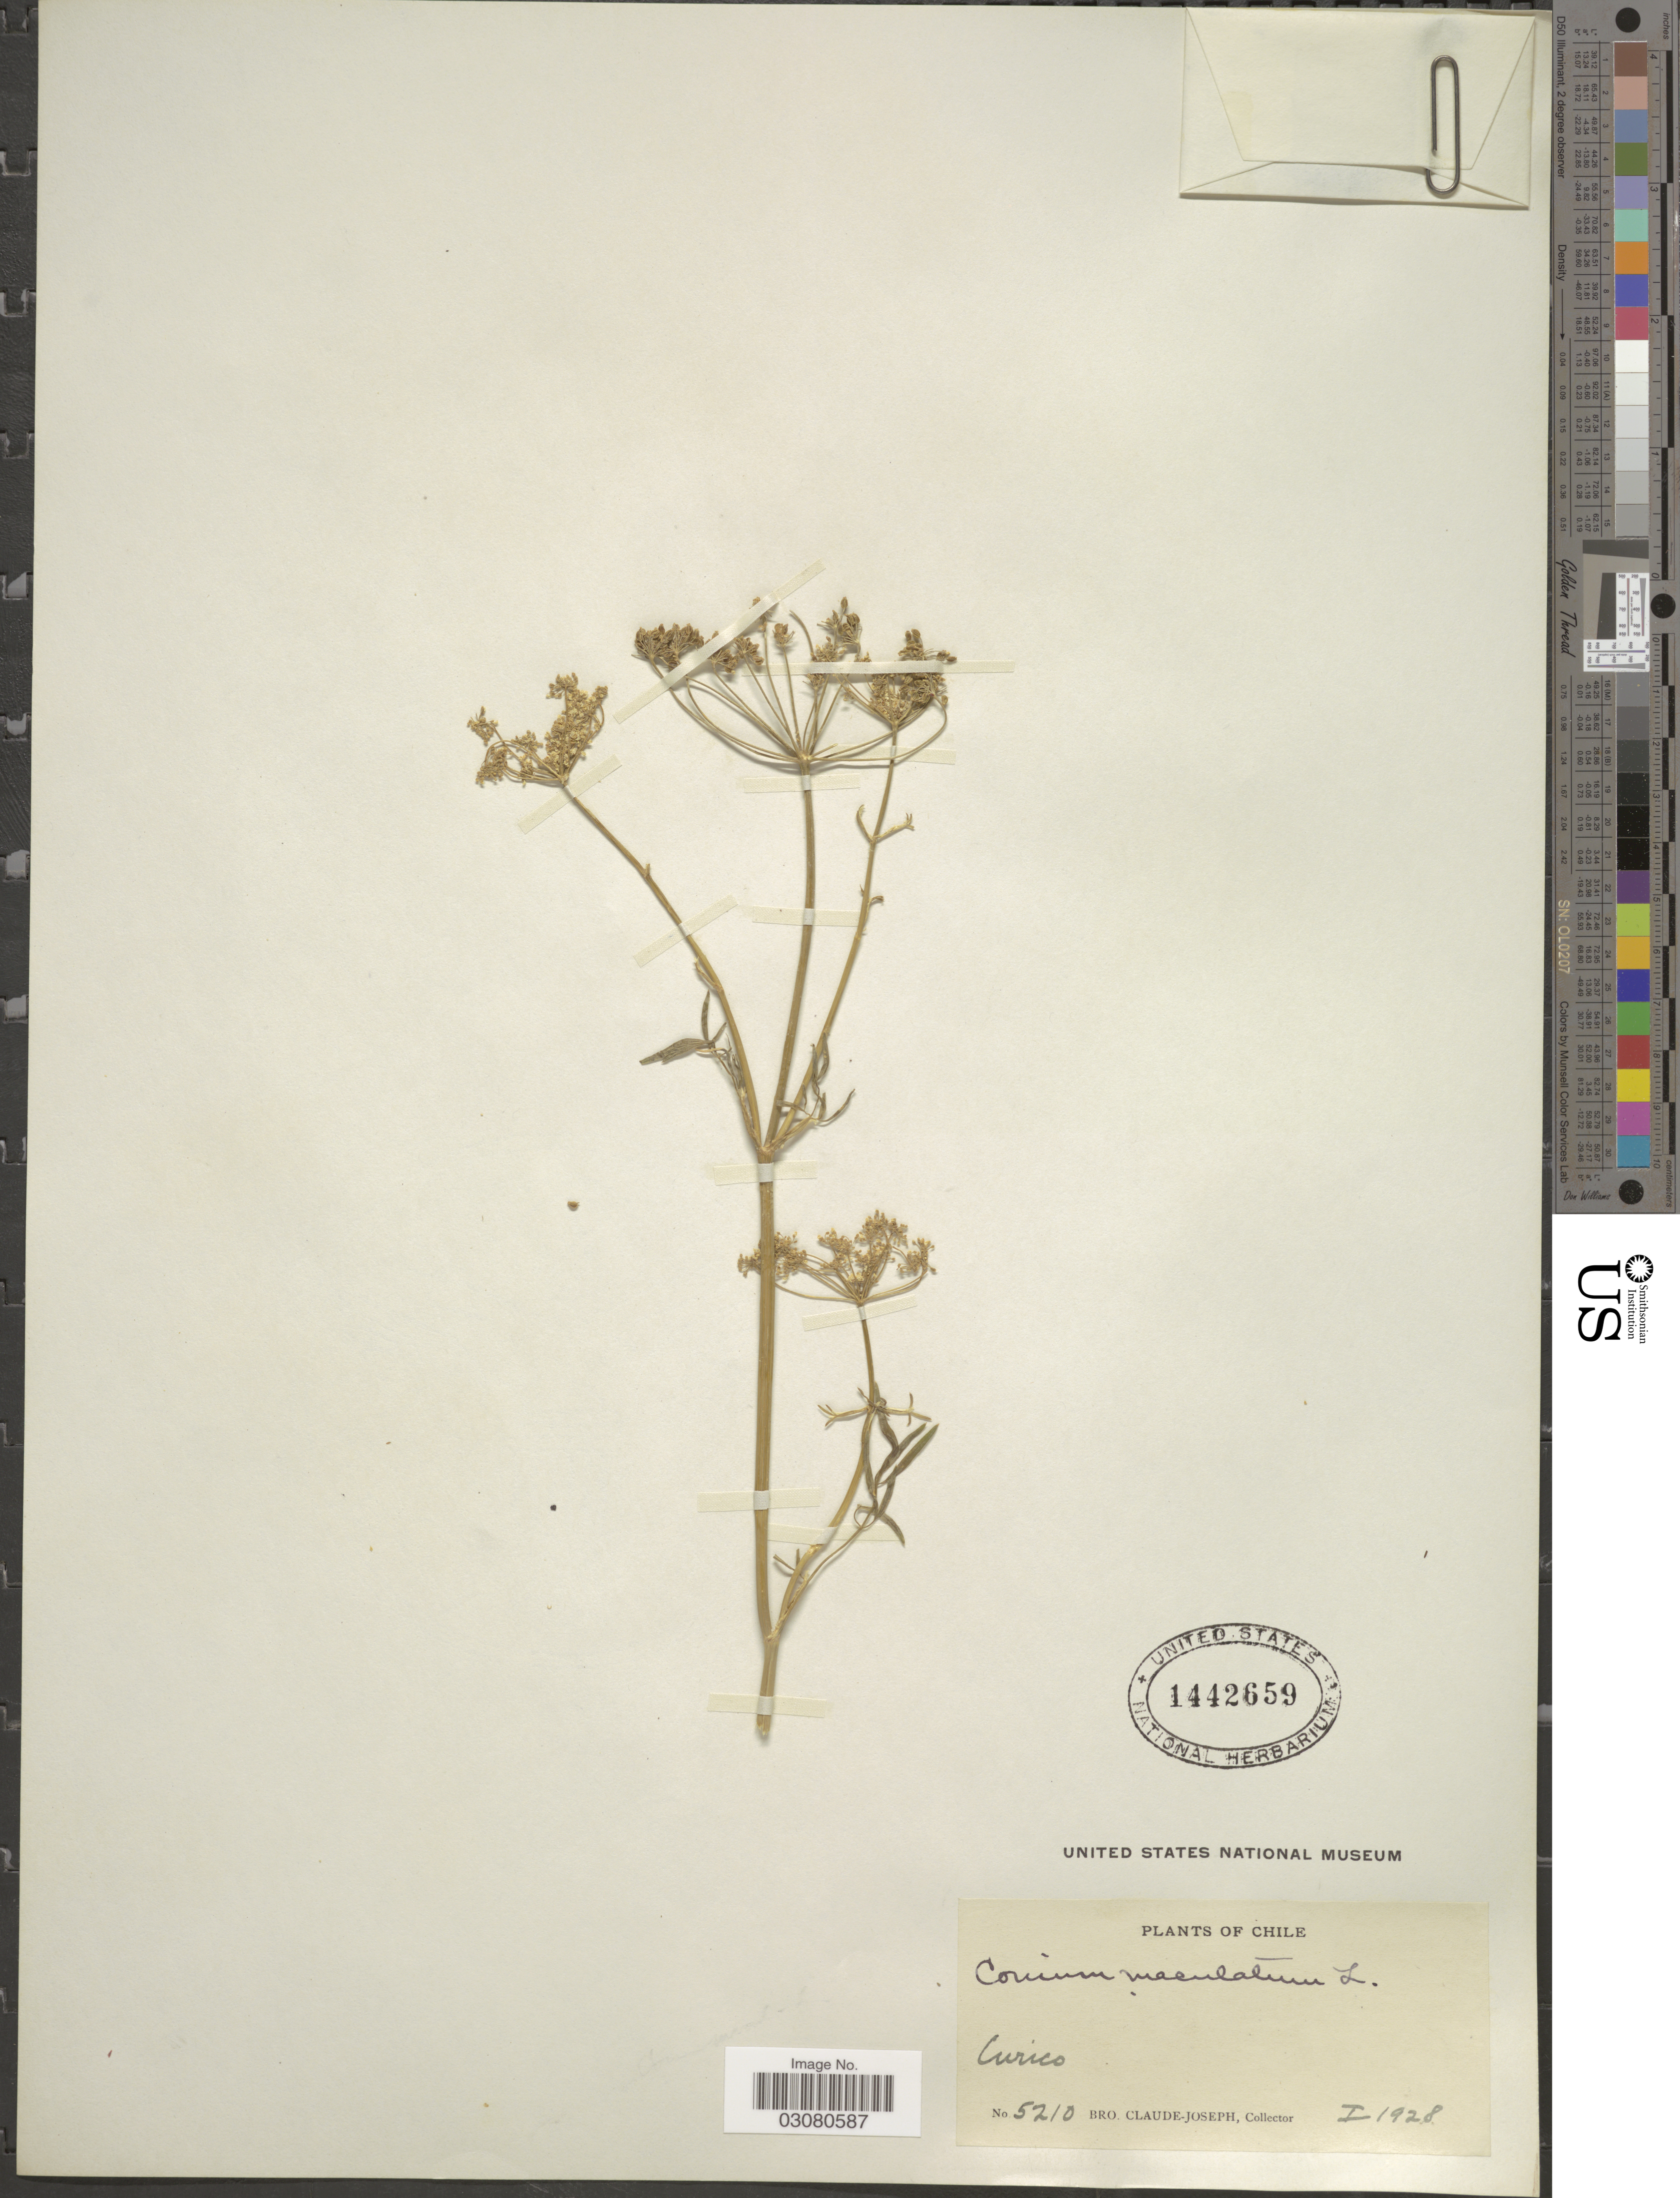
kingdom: Plantae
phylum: Tracheophyta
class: Magnoliopsida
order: Apiales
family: Apiaceae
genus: Conium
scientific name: Conium maculatum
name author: L.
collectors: Bro. Claude-Joseph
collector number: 5210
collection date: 1928-01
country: Chile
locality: Curico.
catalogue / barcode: US 1442659